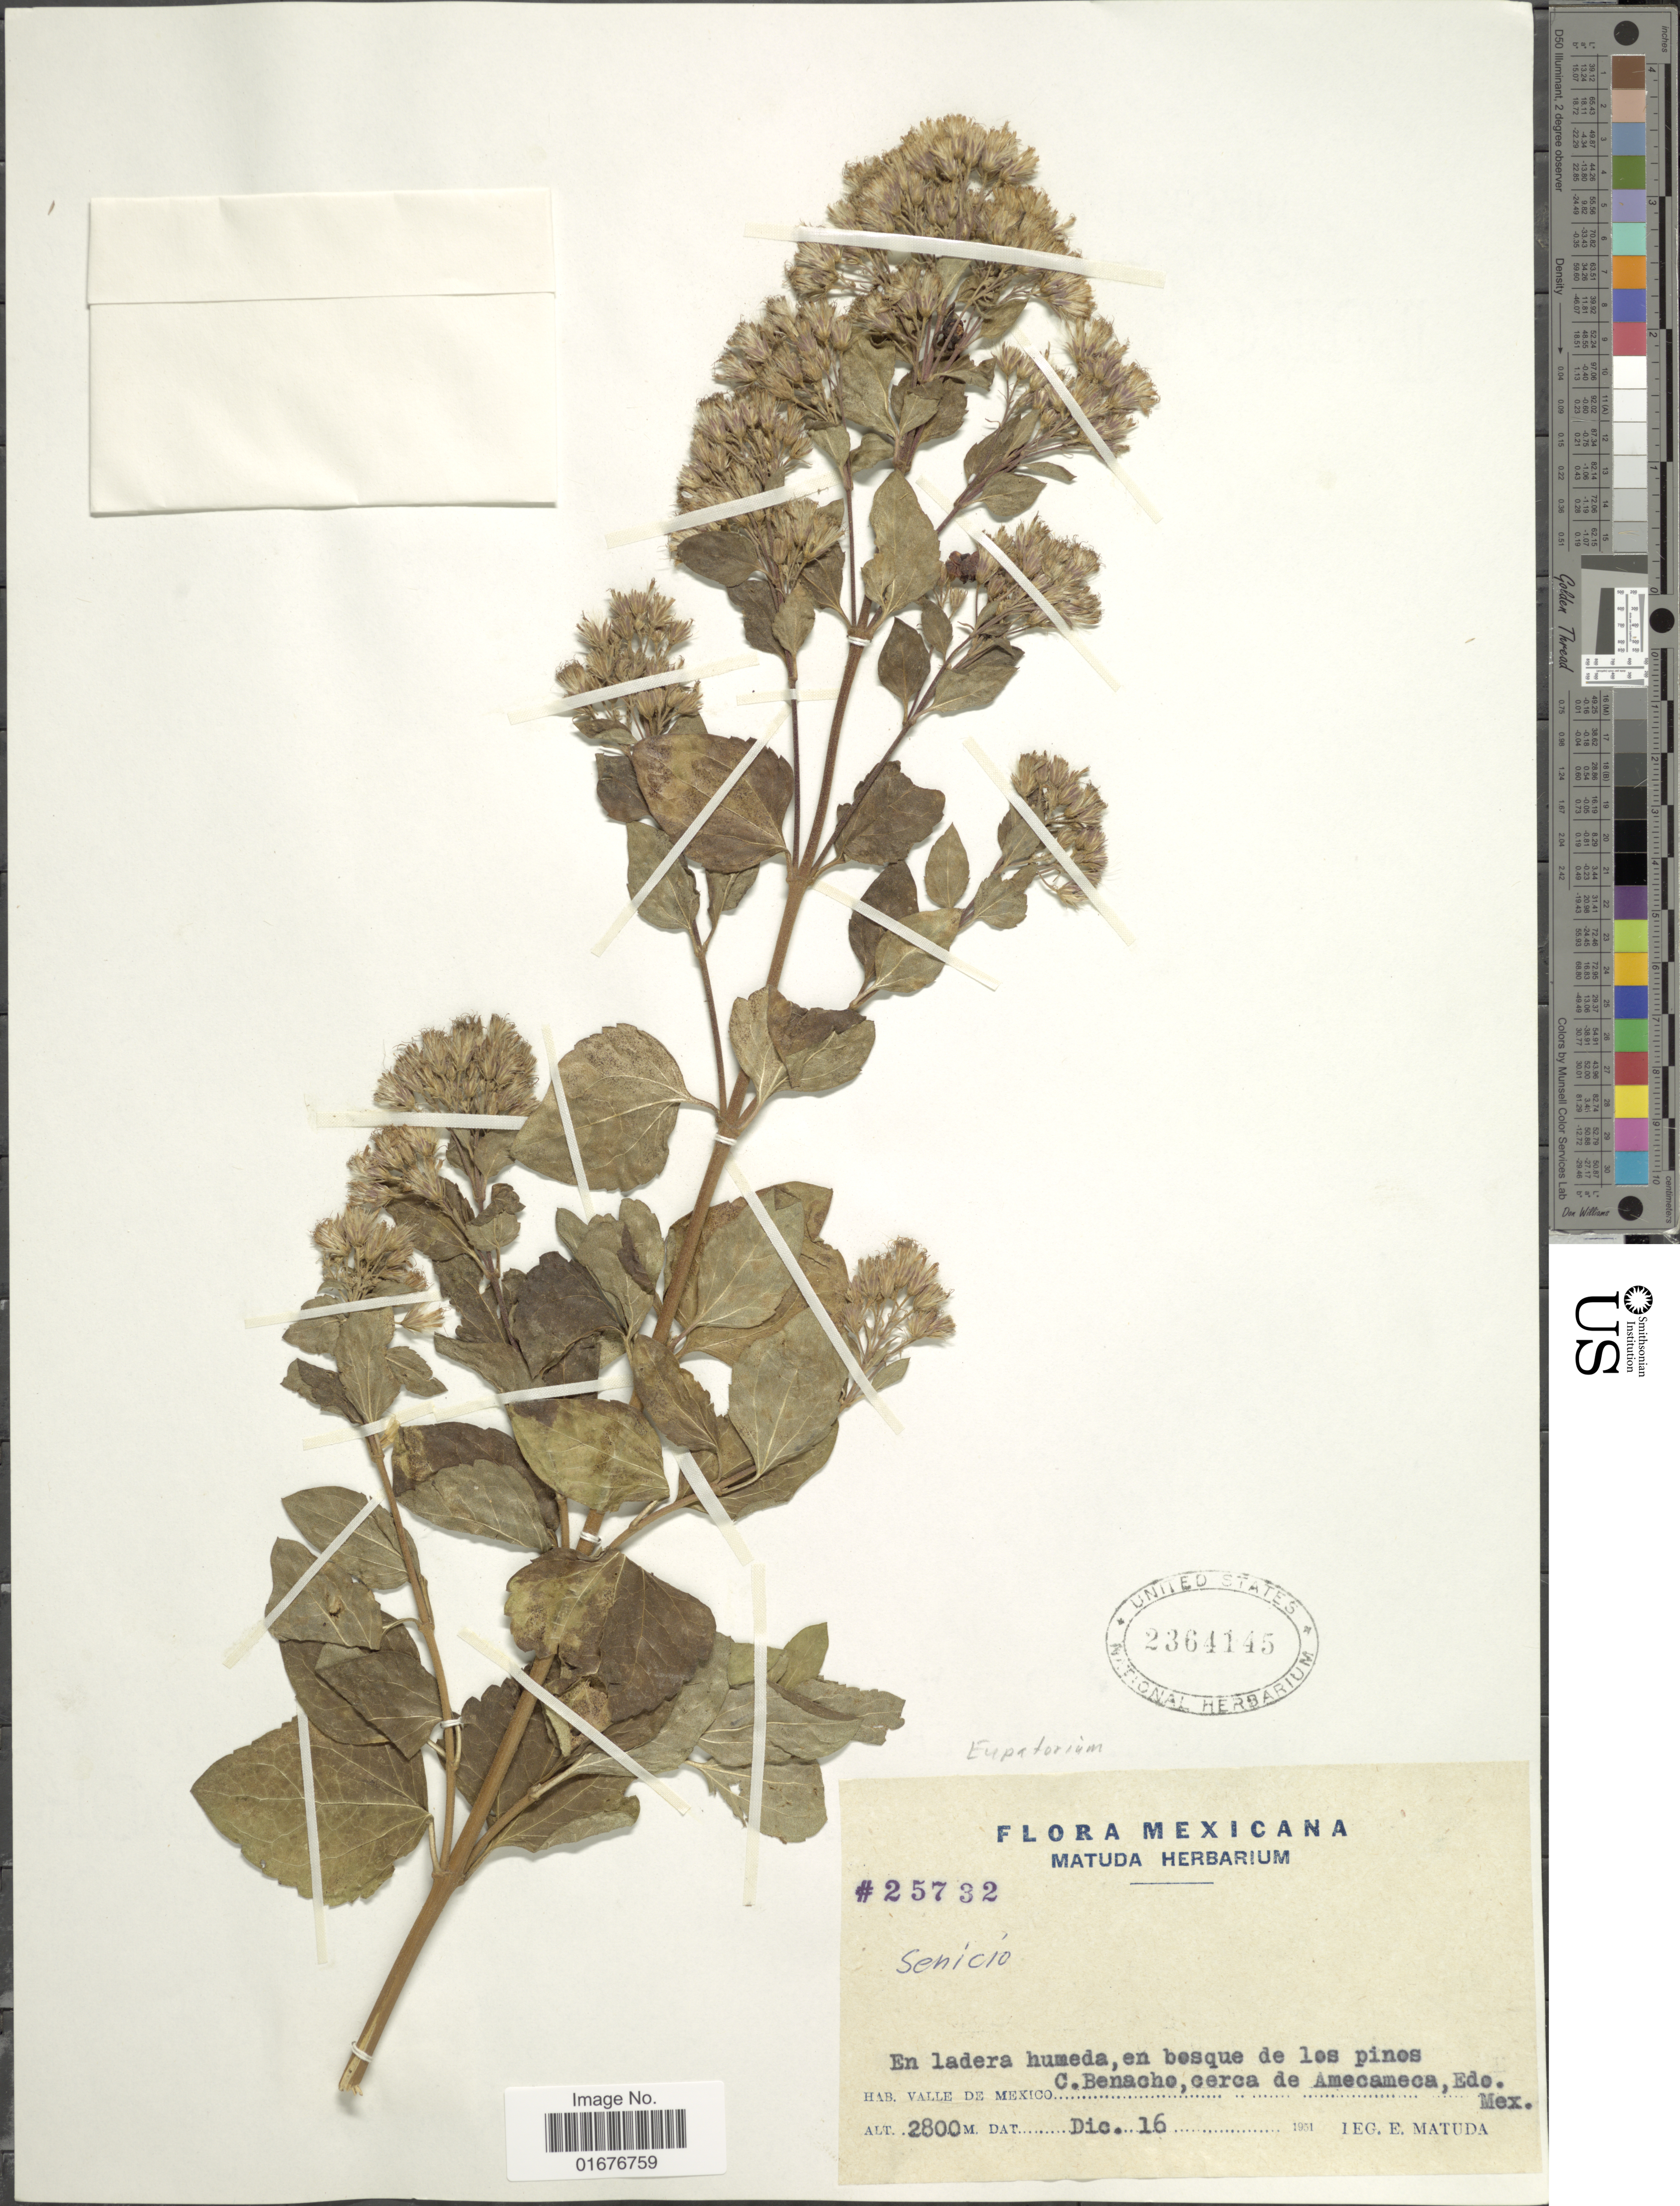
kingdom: Plantae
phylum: Tracheophyta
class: Magnoliopsida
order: Asterales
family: Asteraceae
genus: Ageratina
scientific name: Ageratina rhomboidea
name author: (Kunth) R.M. King & H. Rob.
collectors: E. Matuda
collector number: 25732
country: Mexico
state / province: México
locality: En ladera humeda, en bosque de los pinos, C. Benacho, cerca de Amecameca. Valle de Mexico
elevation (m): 2800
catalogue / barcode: US 2364145